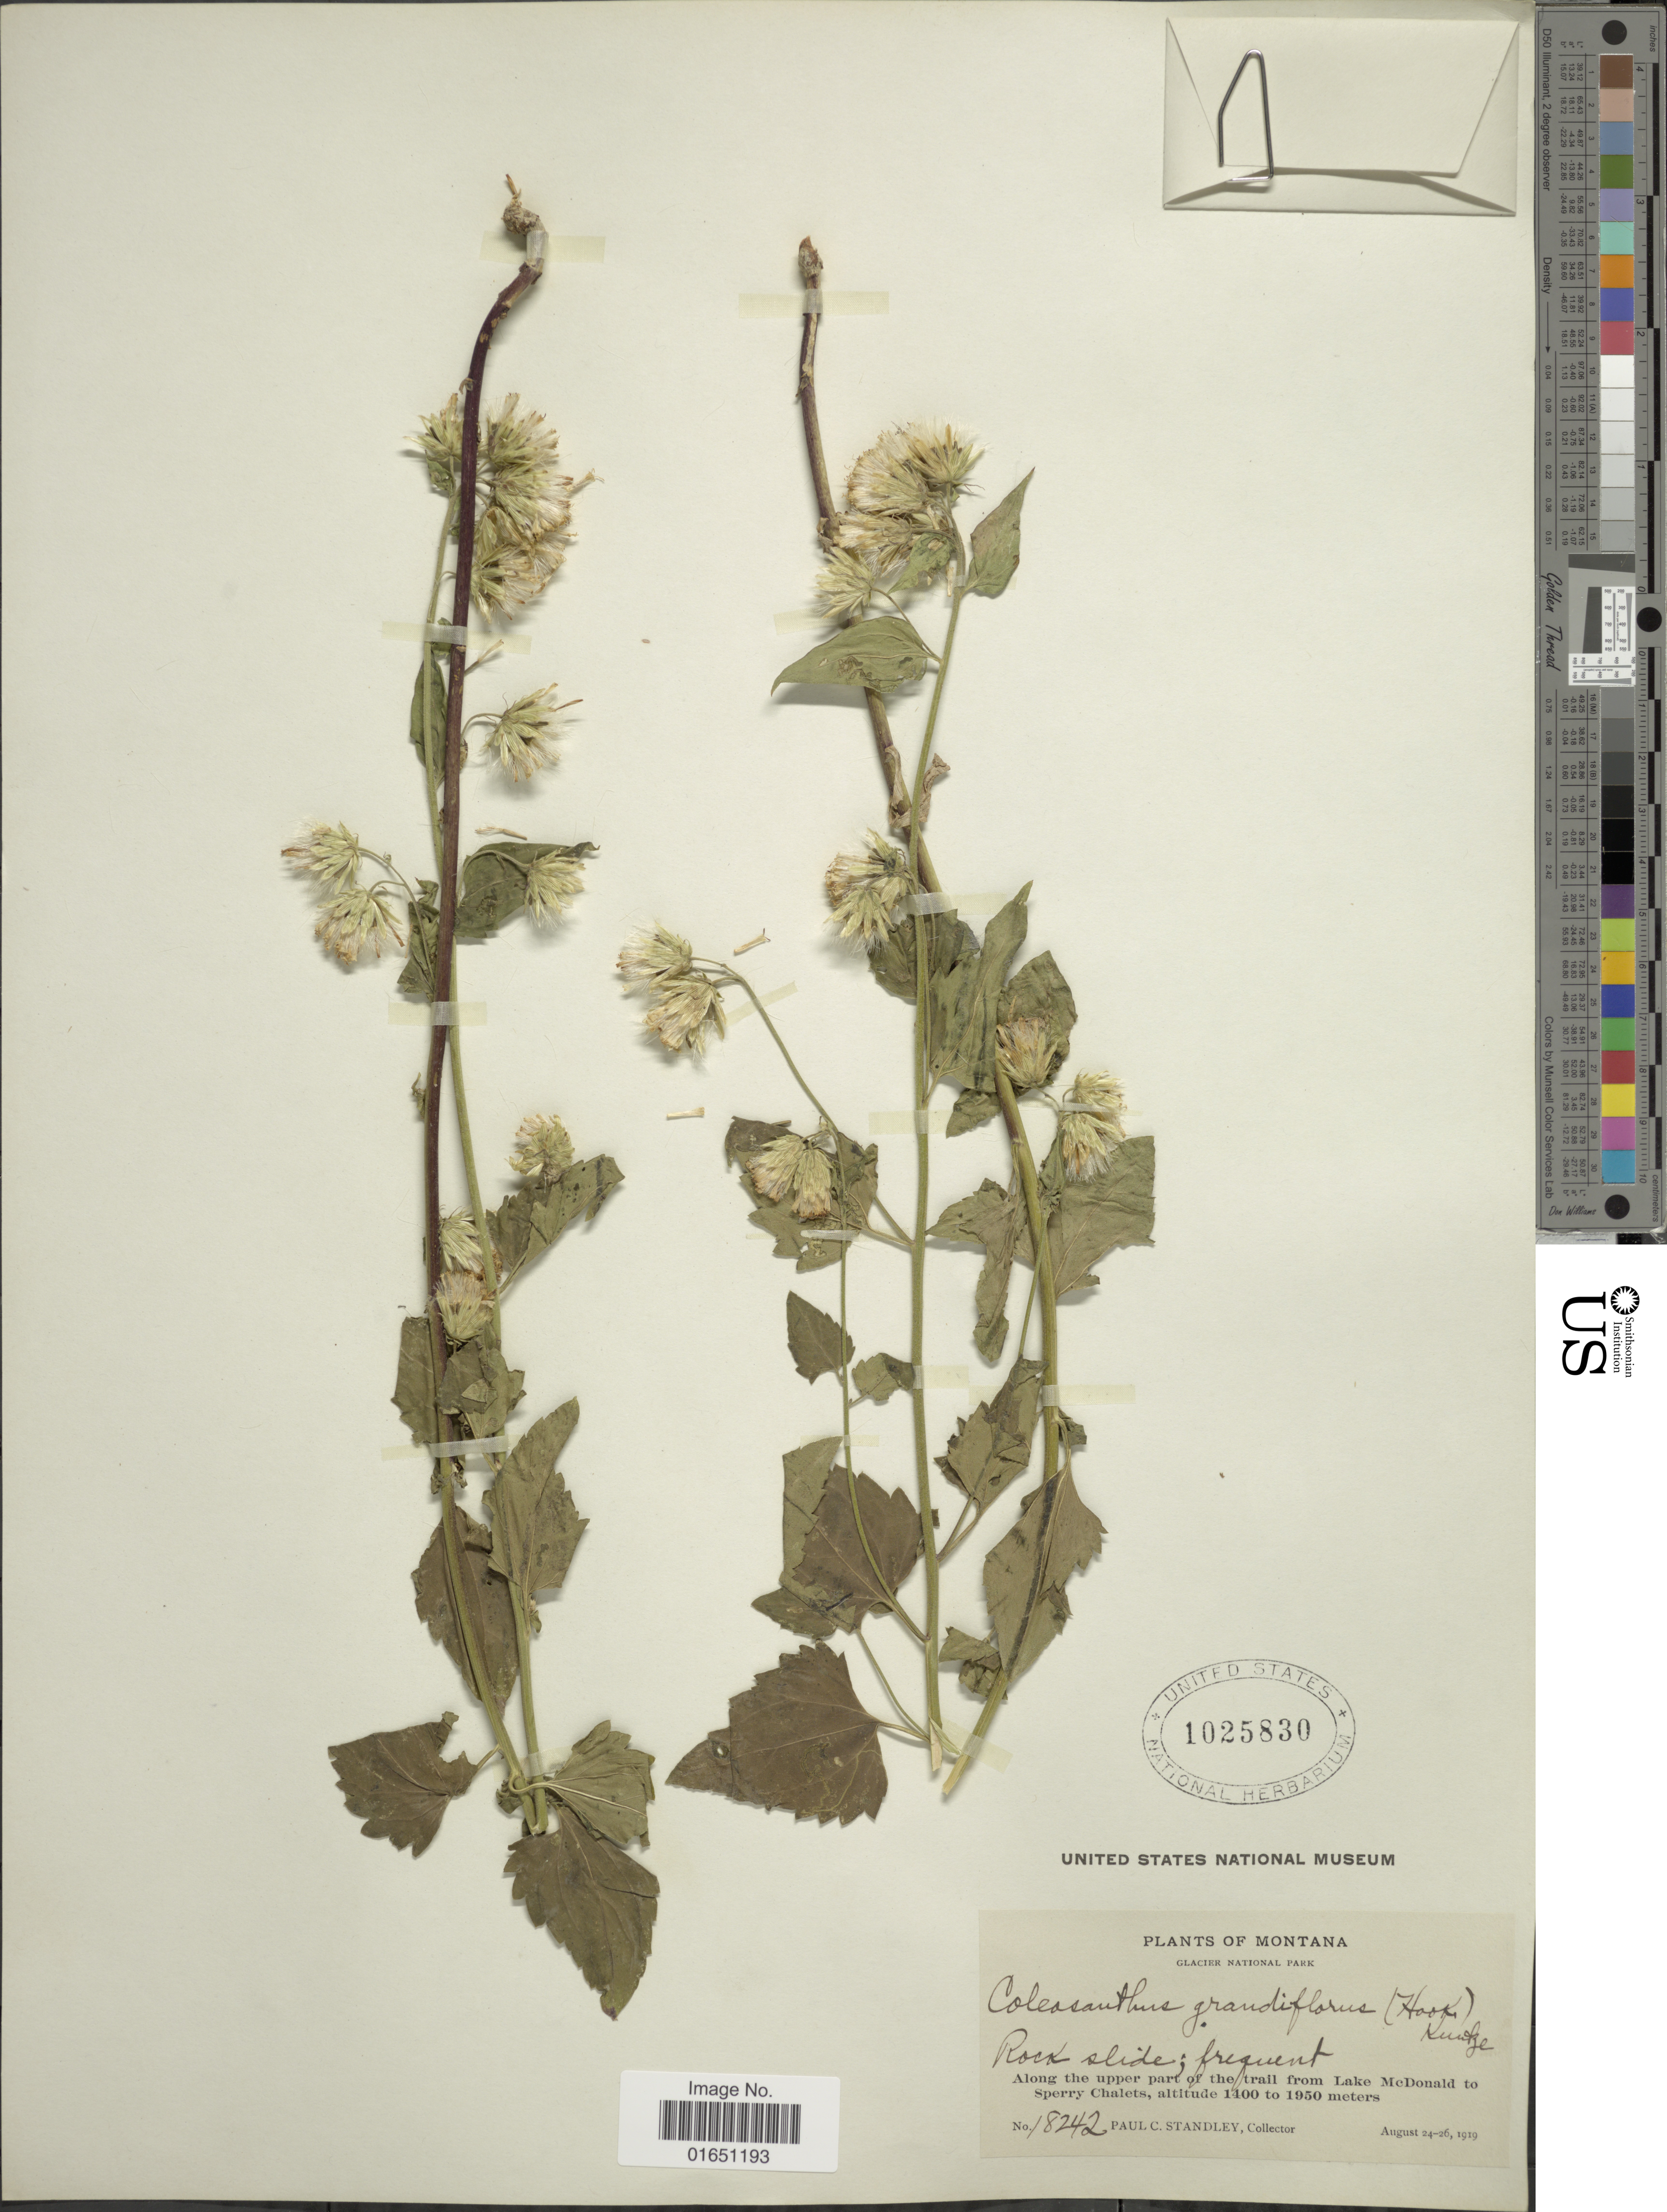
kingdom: Plantae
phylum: Tracheophyta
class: Magnoliopsida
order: Asterales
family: Asteraceae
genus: Brickellia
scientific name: Brickellia grandiflora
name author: (Hook.) Nutt.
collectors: P. C. Standley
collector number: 18242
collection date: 1919-08-24/1919-08-26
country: United States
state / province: Montana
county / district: Flathead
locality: Glacier National Park, along the upper part of the trail from Lake McDonald to Sperry Chalets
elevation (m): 1400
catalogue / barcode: US 1025830